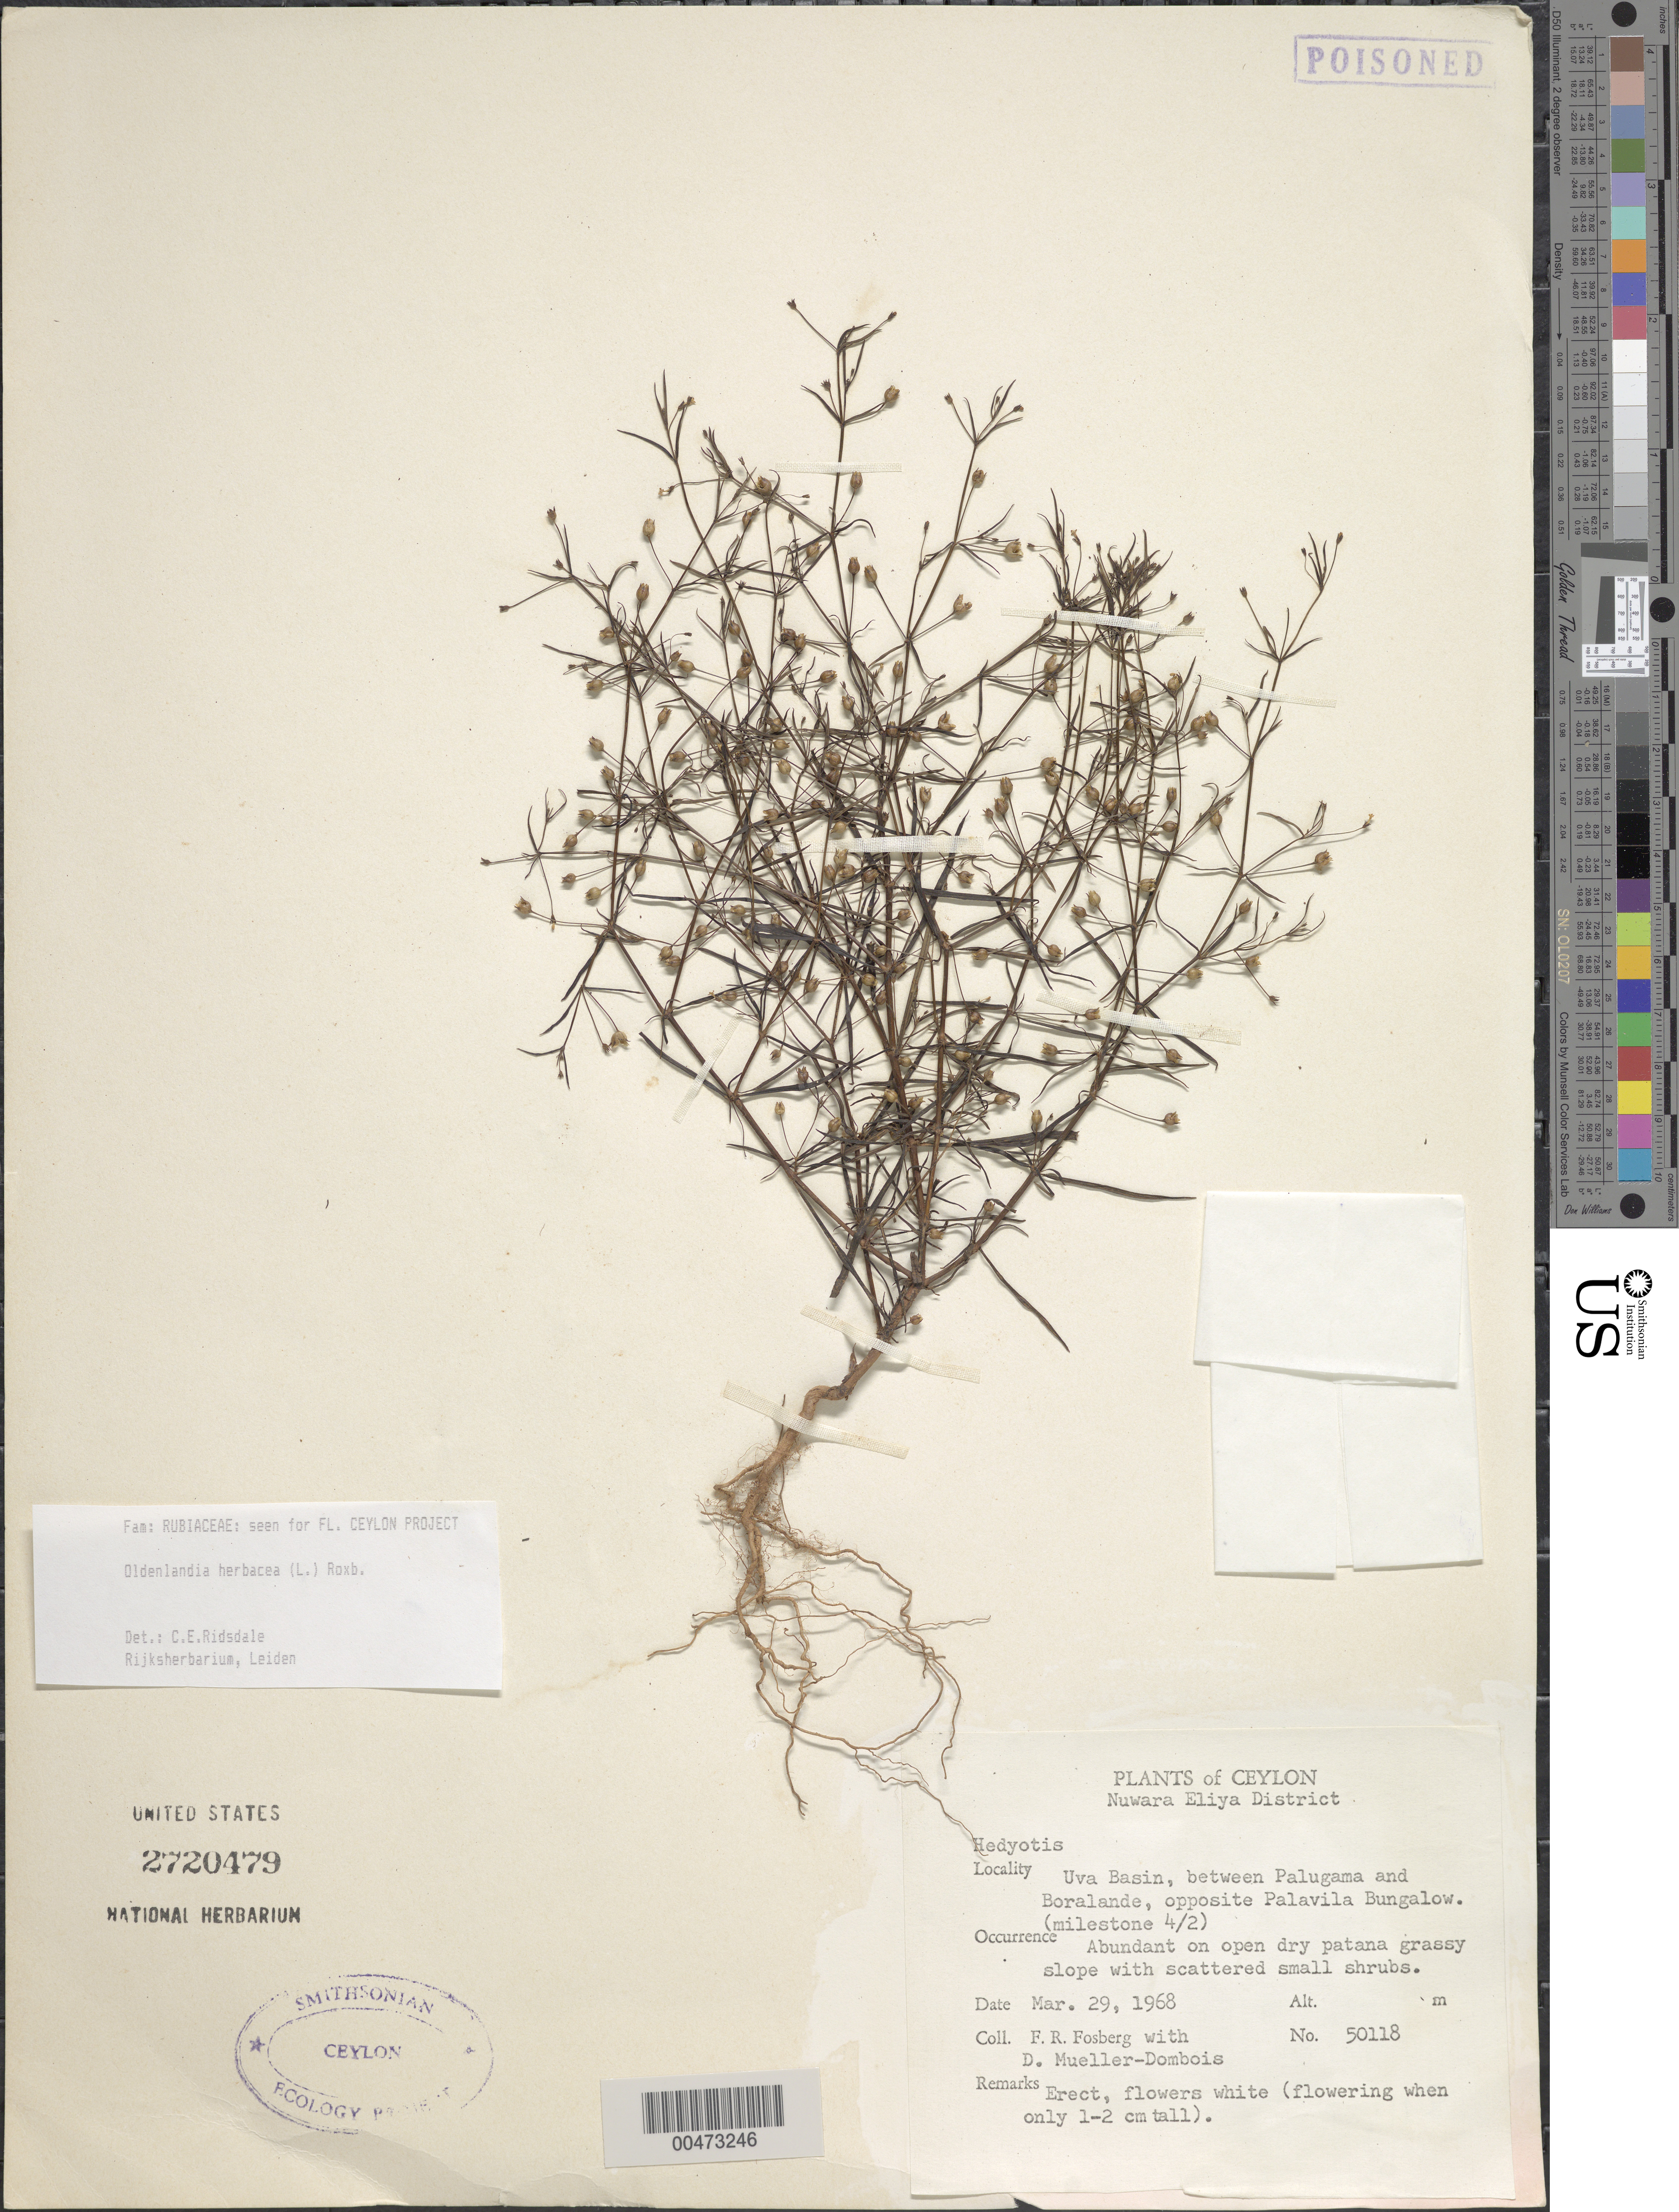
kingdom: Plantae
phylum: Tracheophyta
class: Magnoliopsida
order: Gentianales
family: Rubiaceae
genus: Oldenlandia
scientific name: Oldenlandia herbacea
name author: (L.) Roxb.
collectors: F. R. Fosberg & D. Mueller-Dombois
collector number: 50118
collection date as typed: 29 Mar 1968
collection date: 1968-03-29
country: Sri Lanka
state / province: Central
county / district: Nuwara Eliya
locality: Uva Basin, between Palugama and Boralande, opposite Palavila Bungalow (milestone 4/2)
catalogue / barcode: US 2720479